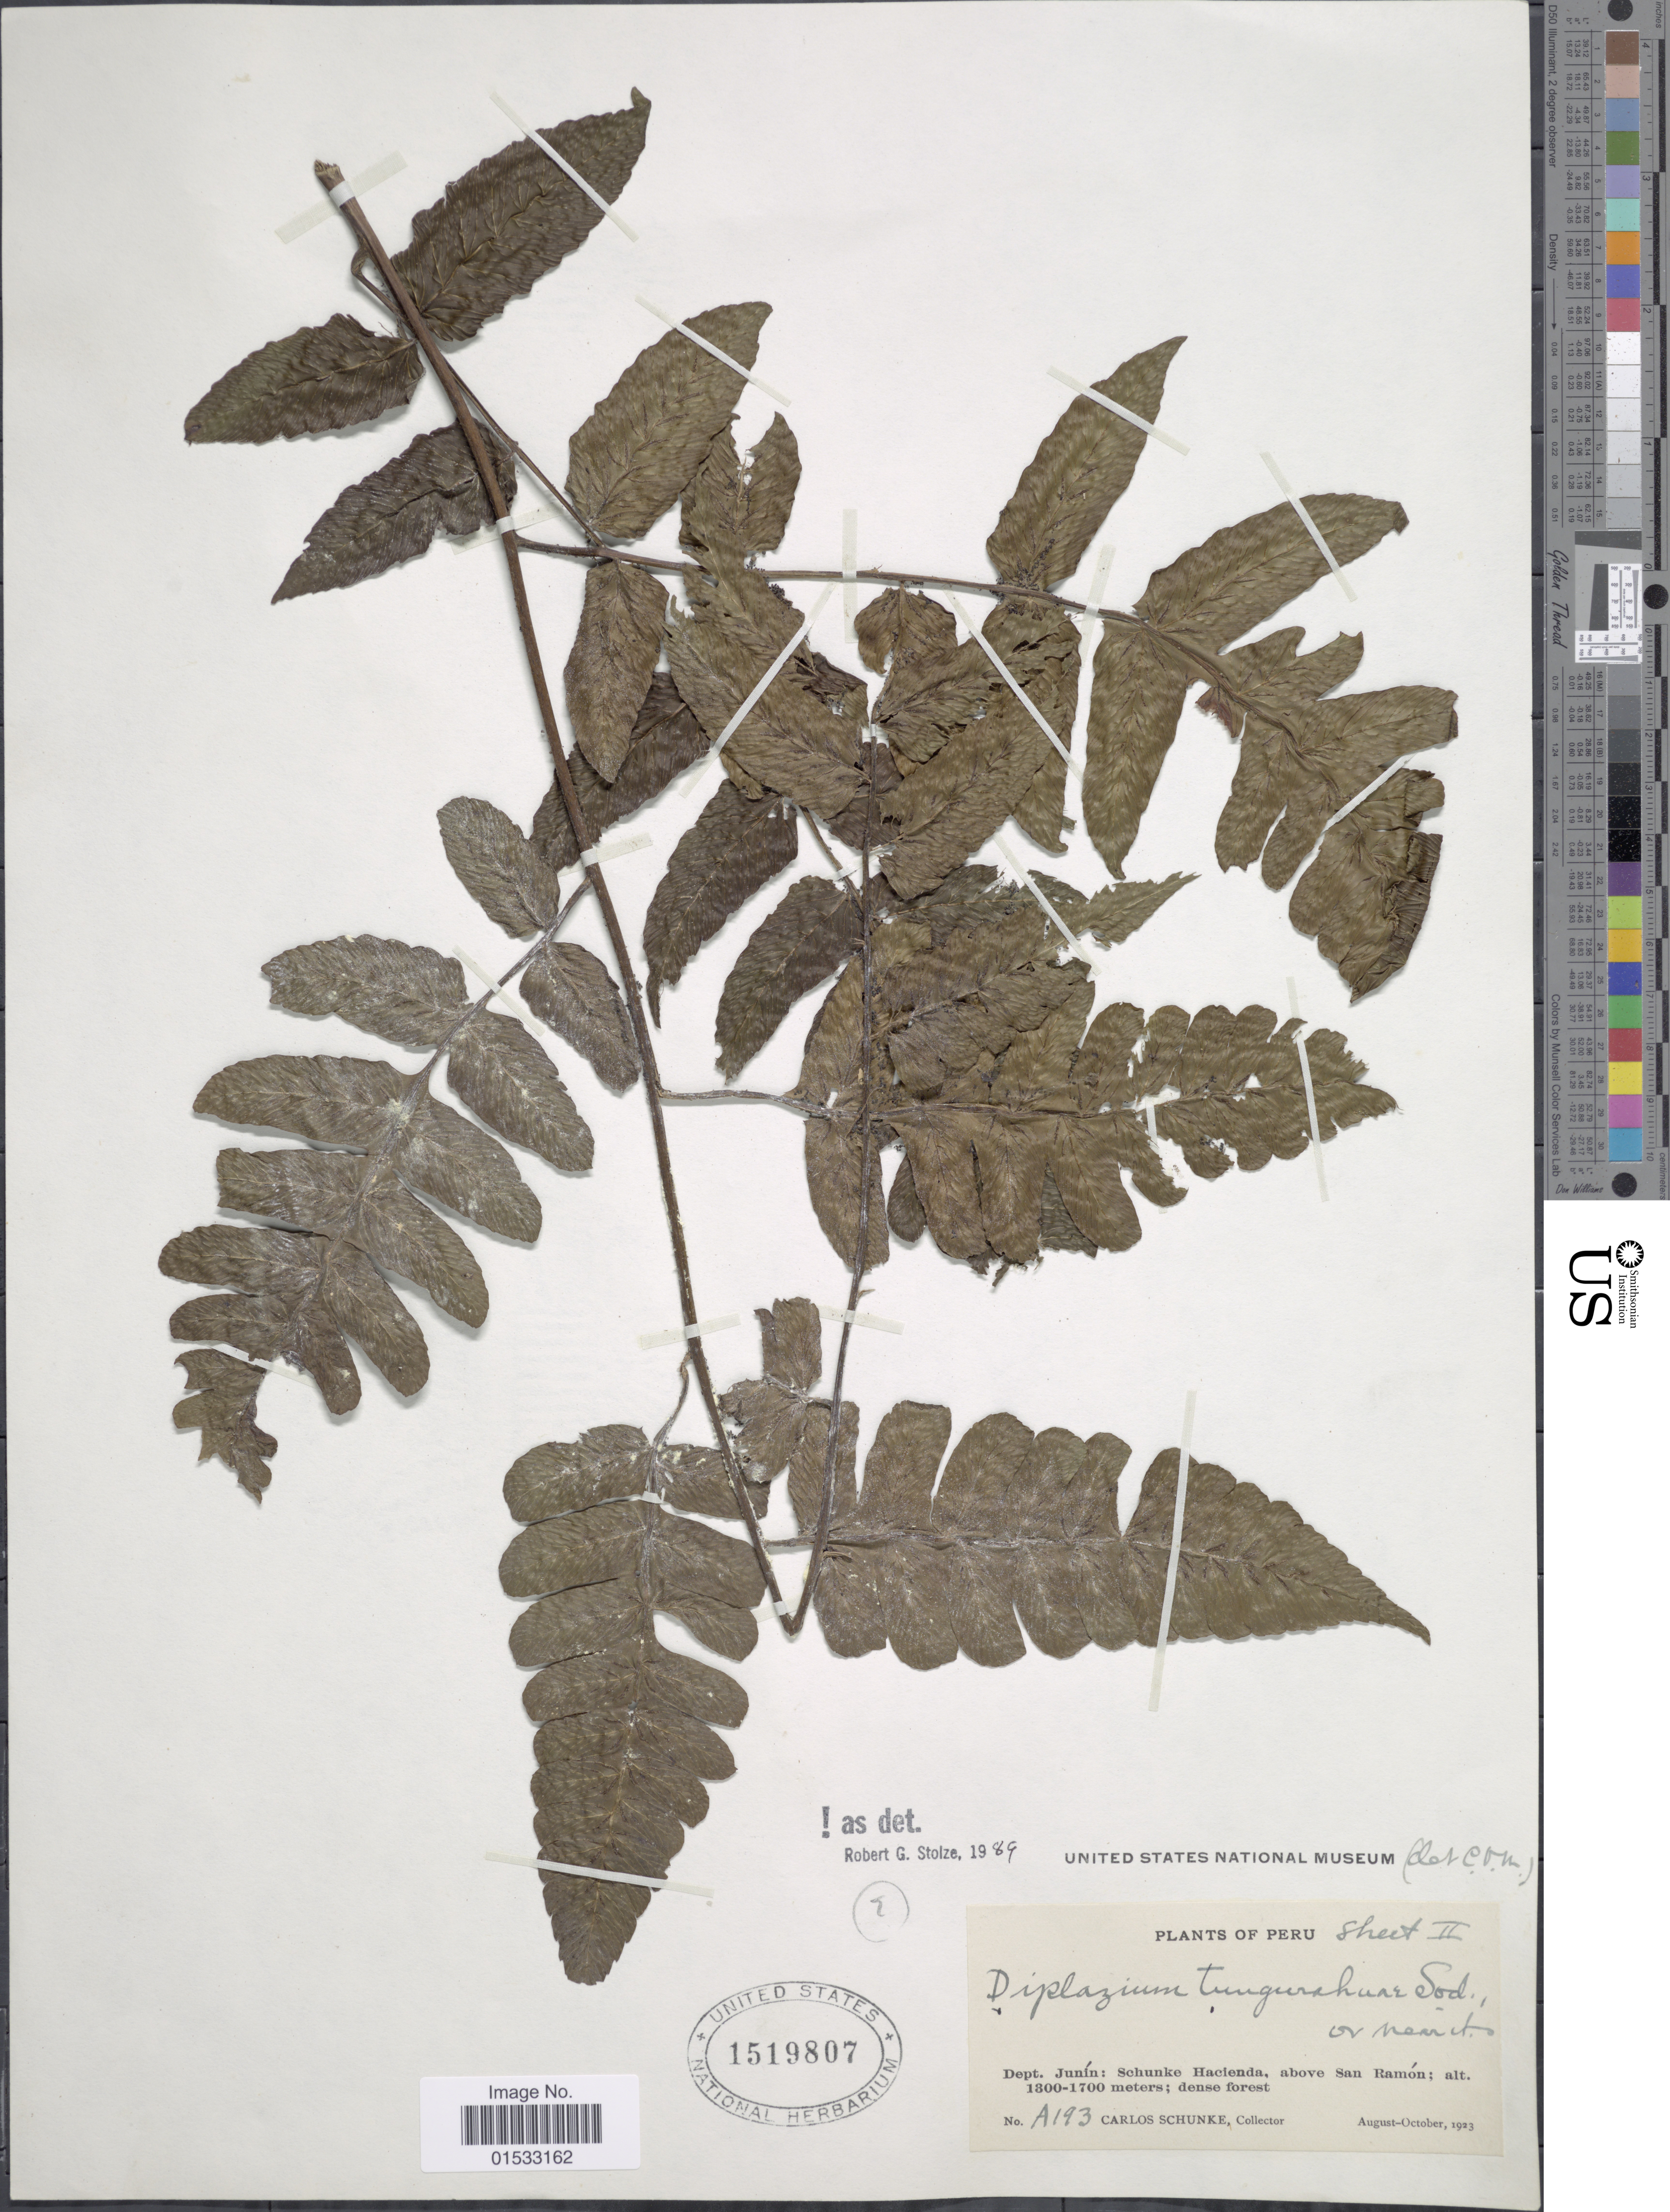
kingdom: Plantae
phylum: Tracheophyta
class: Polypodiopsida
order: Polypodiales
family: Athyriaceae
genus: Diplazium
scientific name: Diplazium tungurahuae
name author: (Sodiro) C. Chr.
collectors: C. Schunke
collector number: A193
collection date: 1923-08/1923-10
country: Peru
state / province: Junín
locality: Schunke Hacienda, above San Ramón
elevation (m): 1300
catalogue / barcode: US 1519807